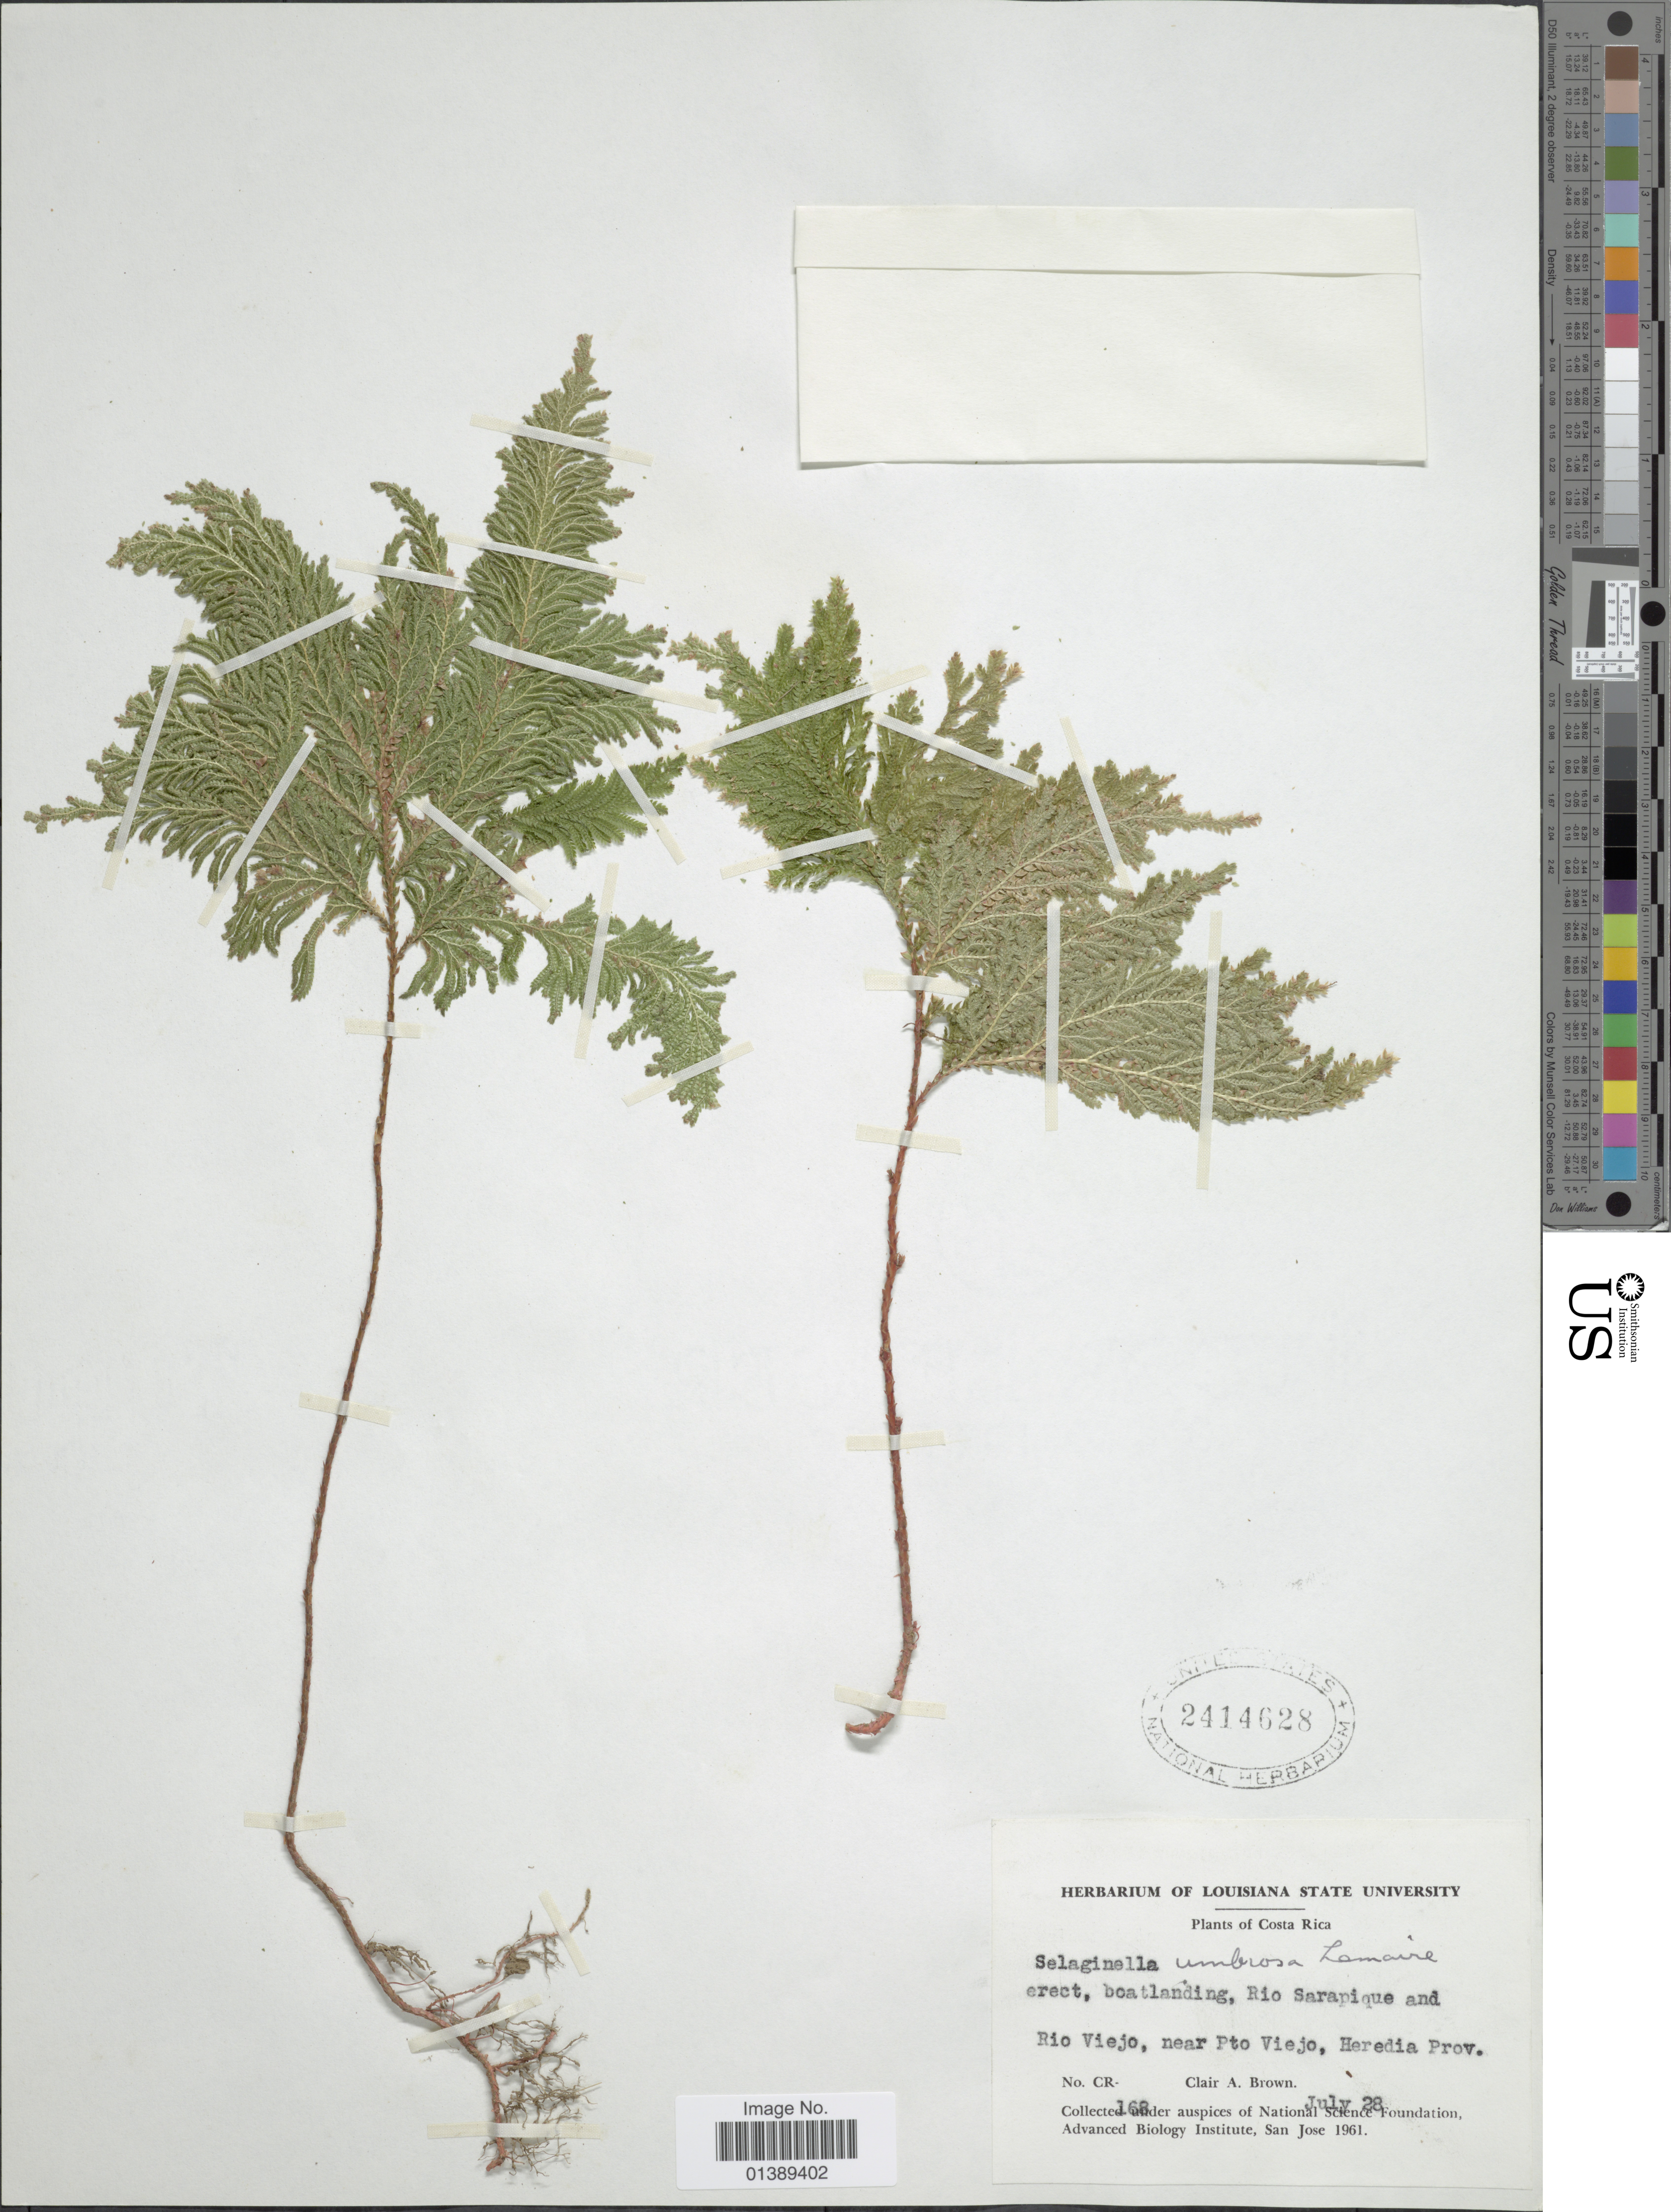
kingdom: Plantae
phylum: Tracheophyta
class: Lycopodiopsida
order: Selaginellales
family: Selaginellaceae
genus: Selaginella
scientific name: Selaginella umbrosa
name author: Lem. ex Hieron.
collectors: C. A. Brown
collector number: CR-168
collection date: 1961-07-28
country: Costa Rica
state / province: Heredia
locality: Rio Sarapique and Rio Viejo, near Pto Viejo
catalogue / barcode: US 2414628